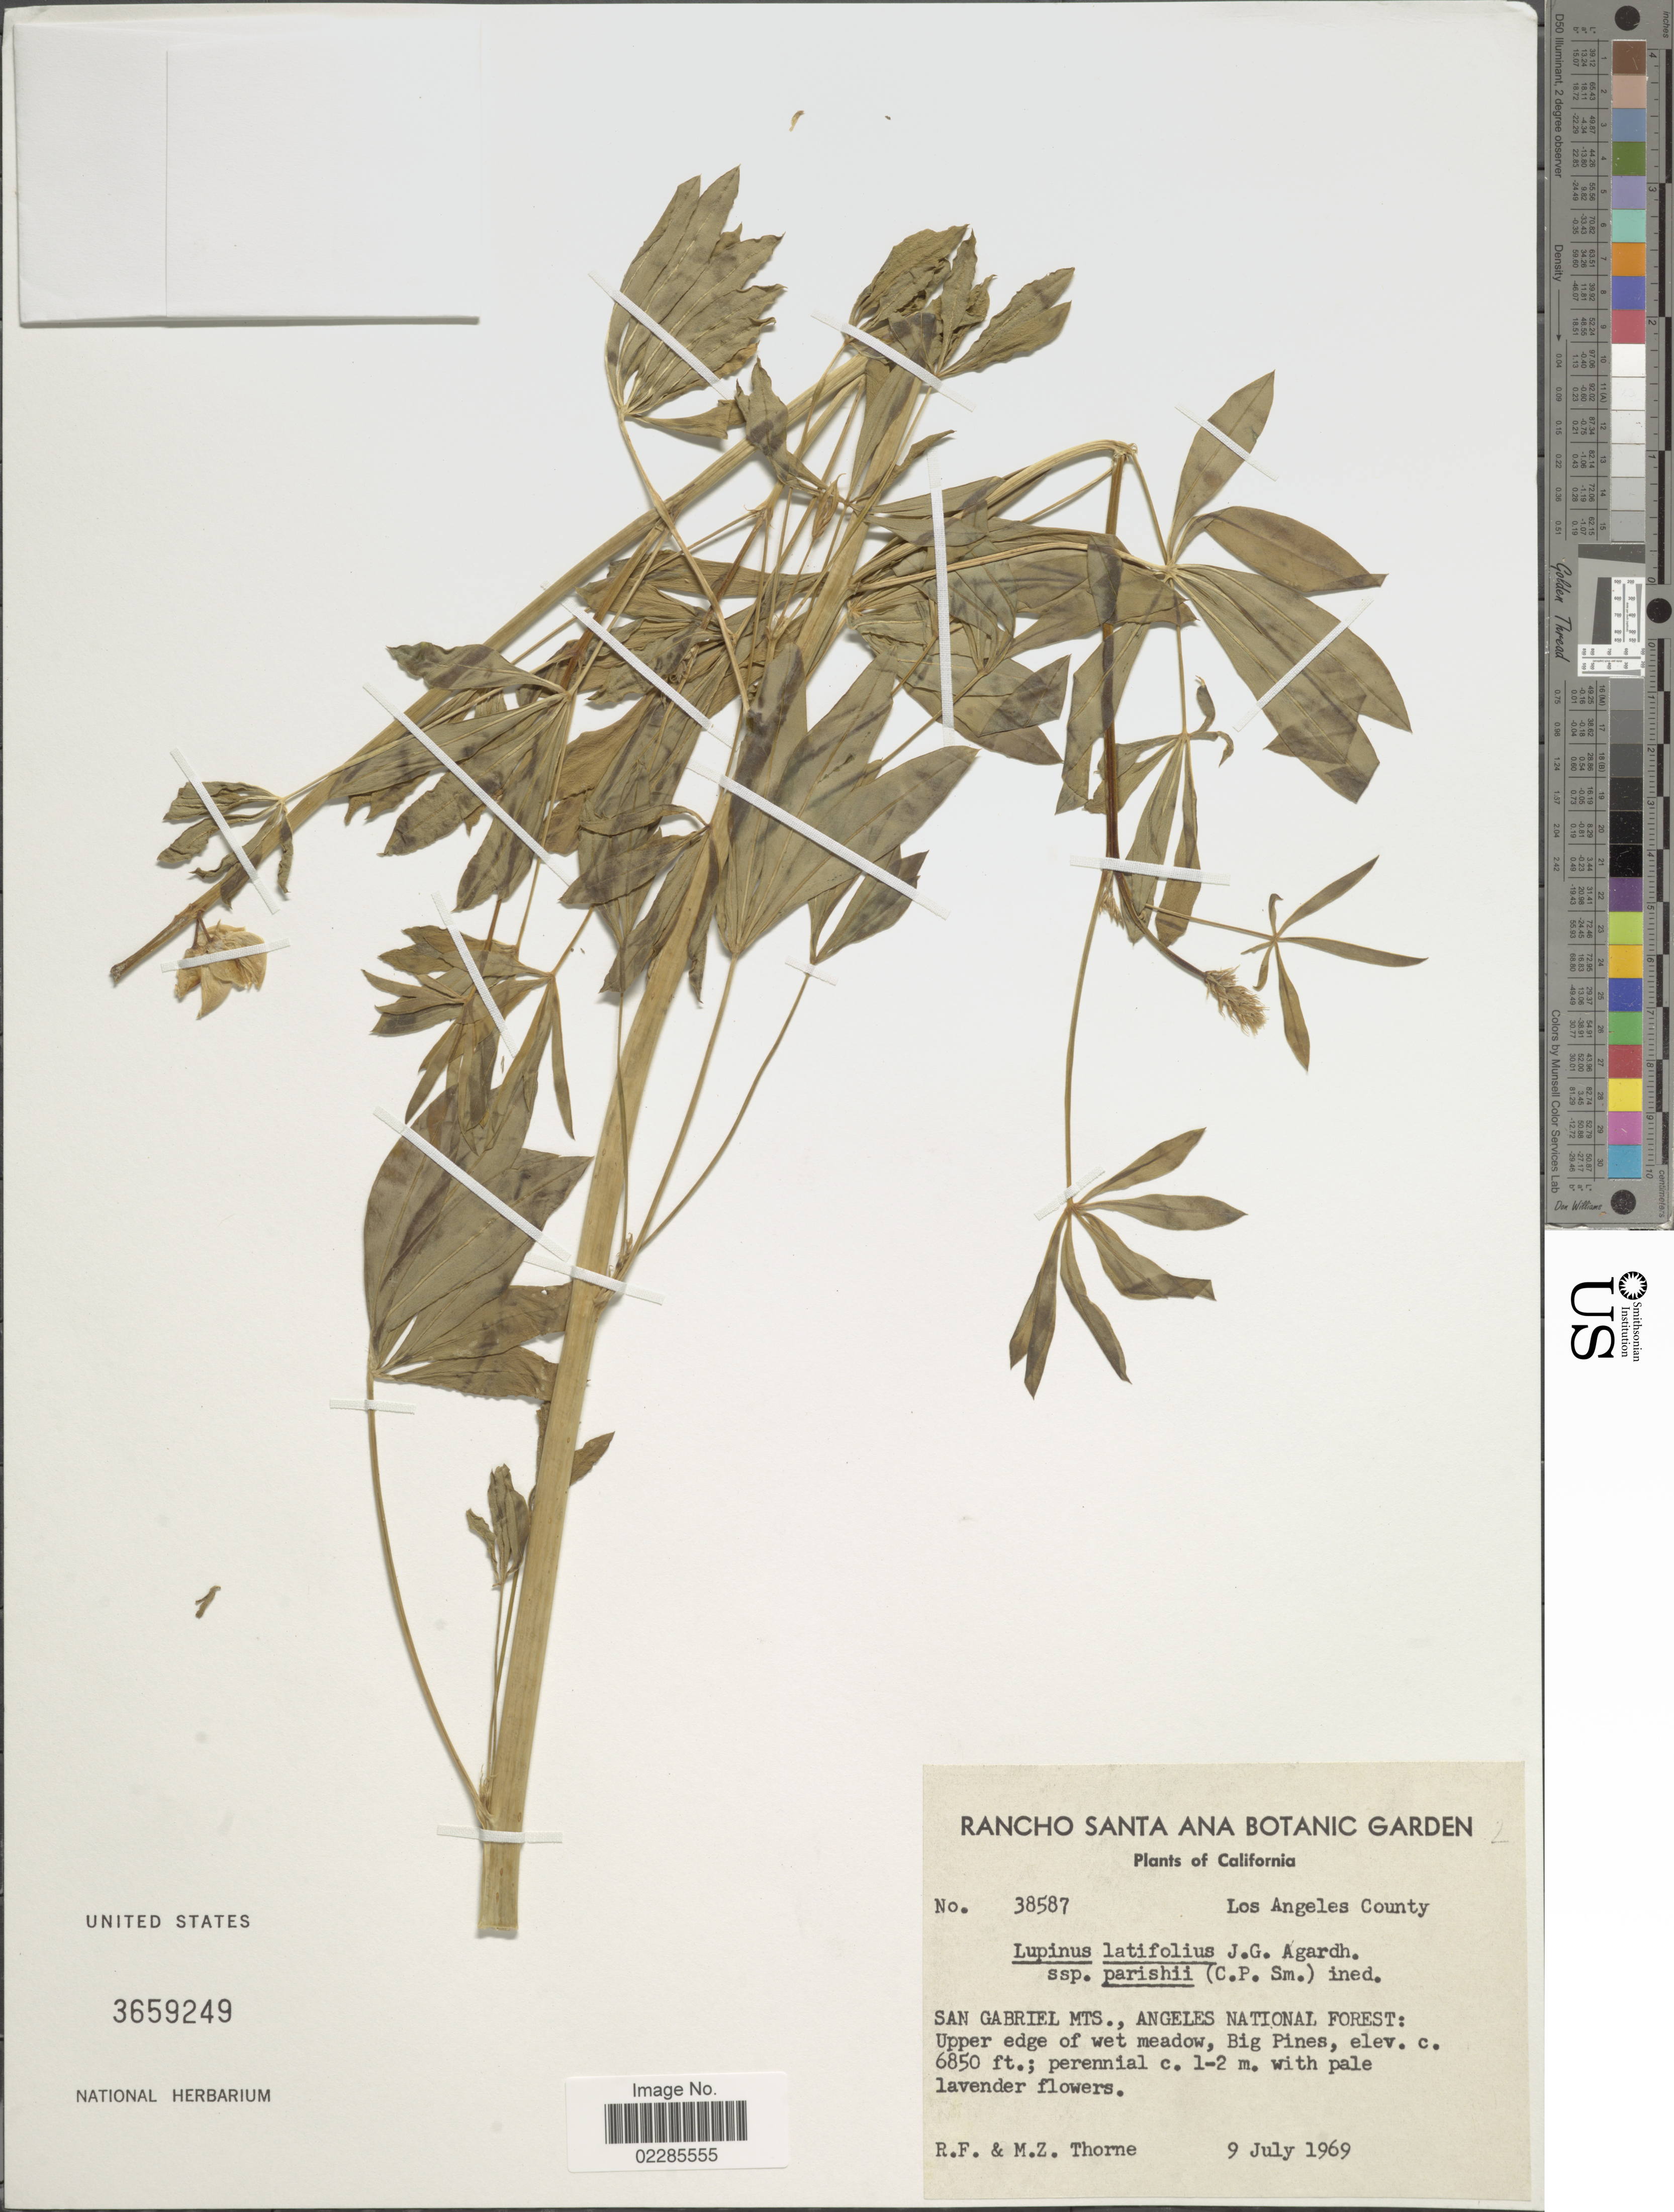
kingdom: Plantae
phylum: Tracheophyta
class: Magnoliopsida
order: Fabales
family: Fabaceae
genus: Lupinus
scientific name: Lupinus latifolius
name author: Lindl. ex J. Agardh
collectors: R. F. Thorne & M. Thorne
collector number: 38587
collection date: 1969-07-09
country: United States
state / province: California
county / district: Los Angeles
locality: Los Angeles County, San Gabriel Mts., Angeles National Forest: Upper edge of wet meadow, Big Pines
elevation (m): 2088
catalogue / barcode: US 3659249